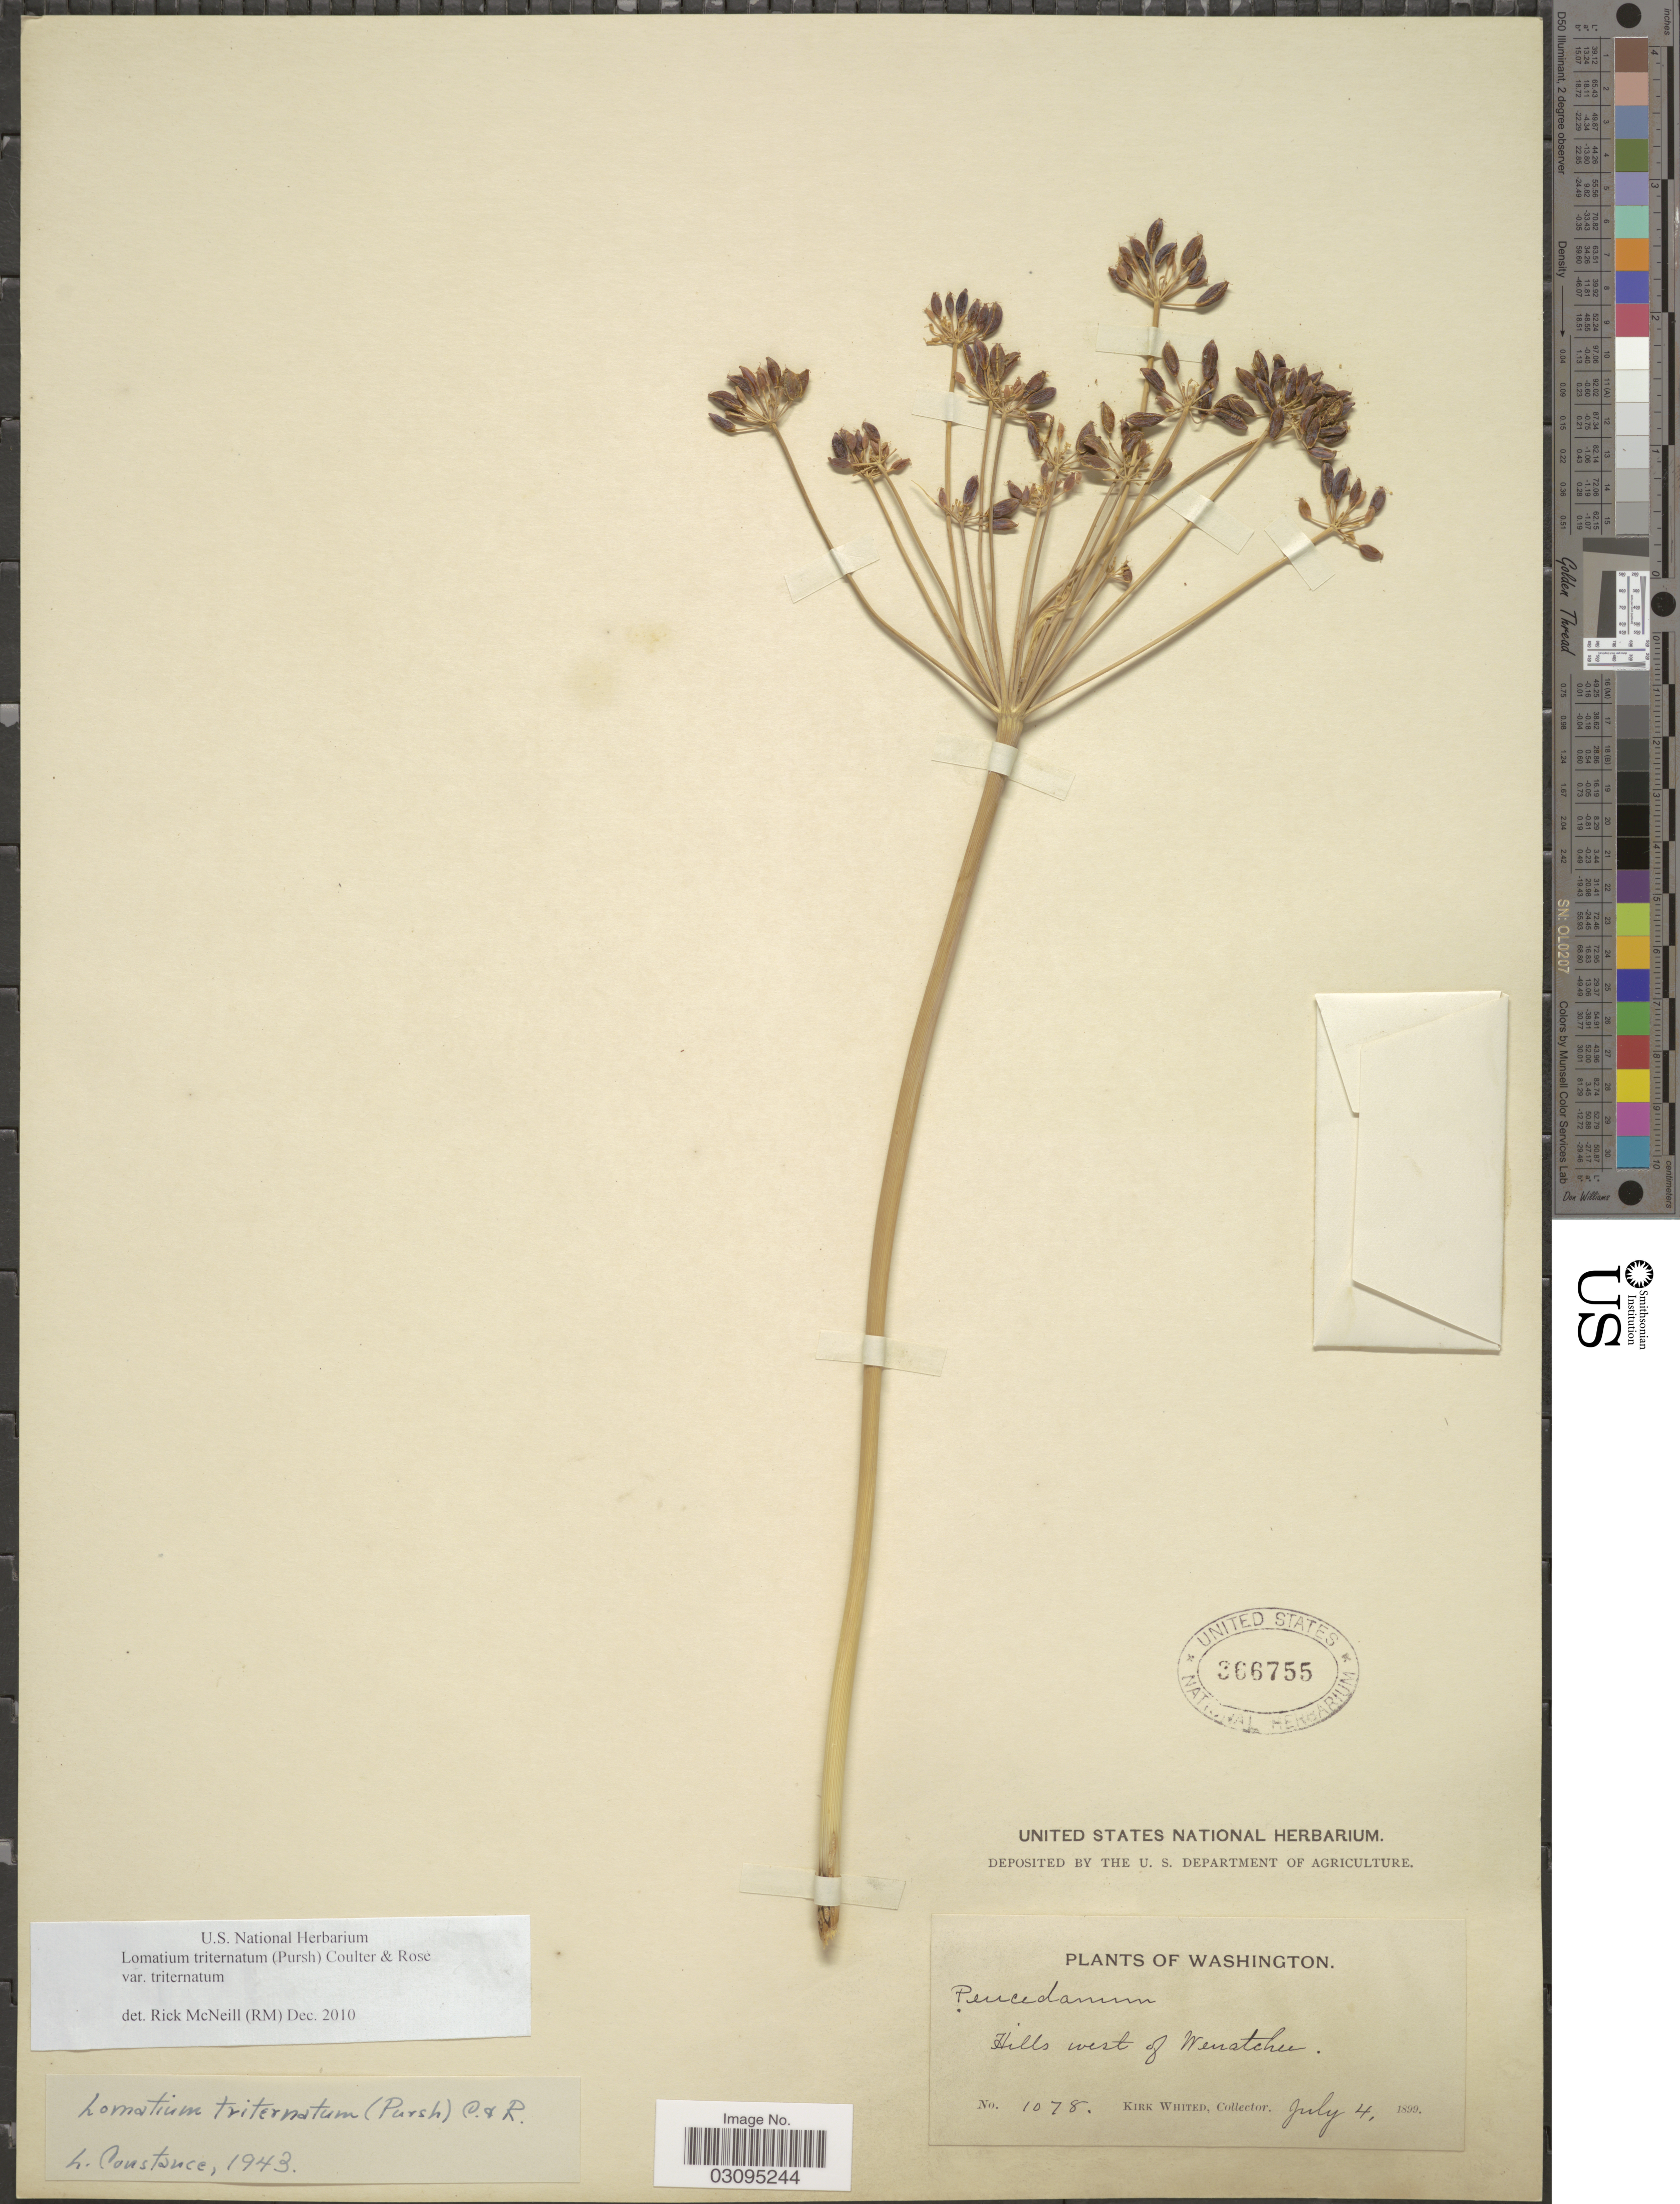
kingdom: Plantae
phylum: Tracheophyta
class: Magnoliopsida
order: Apiales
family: Apiaceae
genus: Lomatium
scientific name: Lomatium triternatum var. triternatum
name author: (Pursh) J.M. Coult. & Rose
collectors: K. Whited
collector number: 1078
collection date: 1899-07-04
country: United States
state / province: Washington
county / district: Chelan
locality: Hills west of Wenatchee.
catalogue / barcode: US 366755